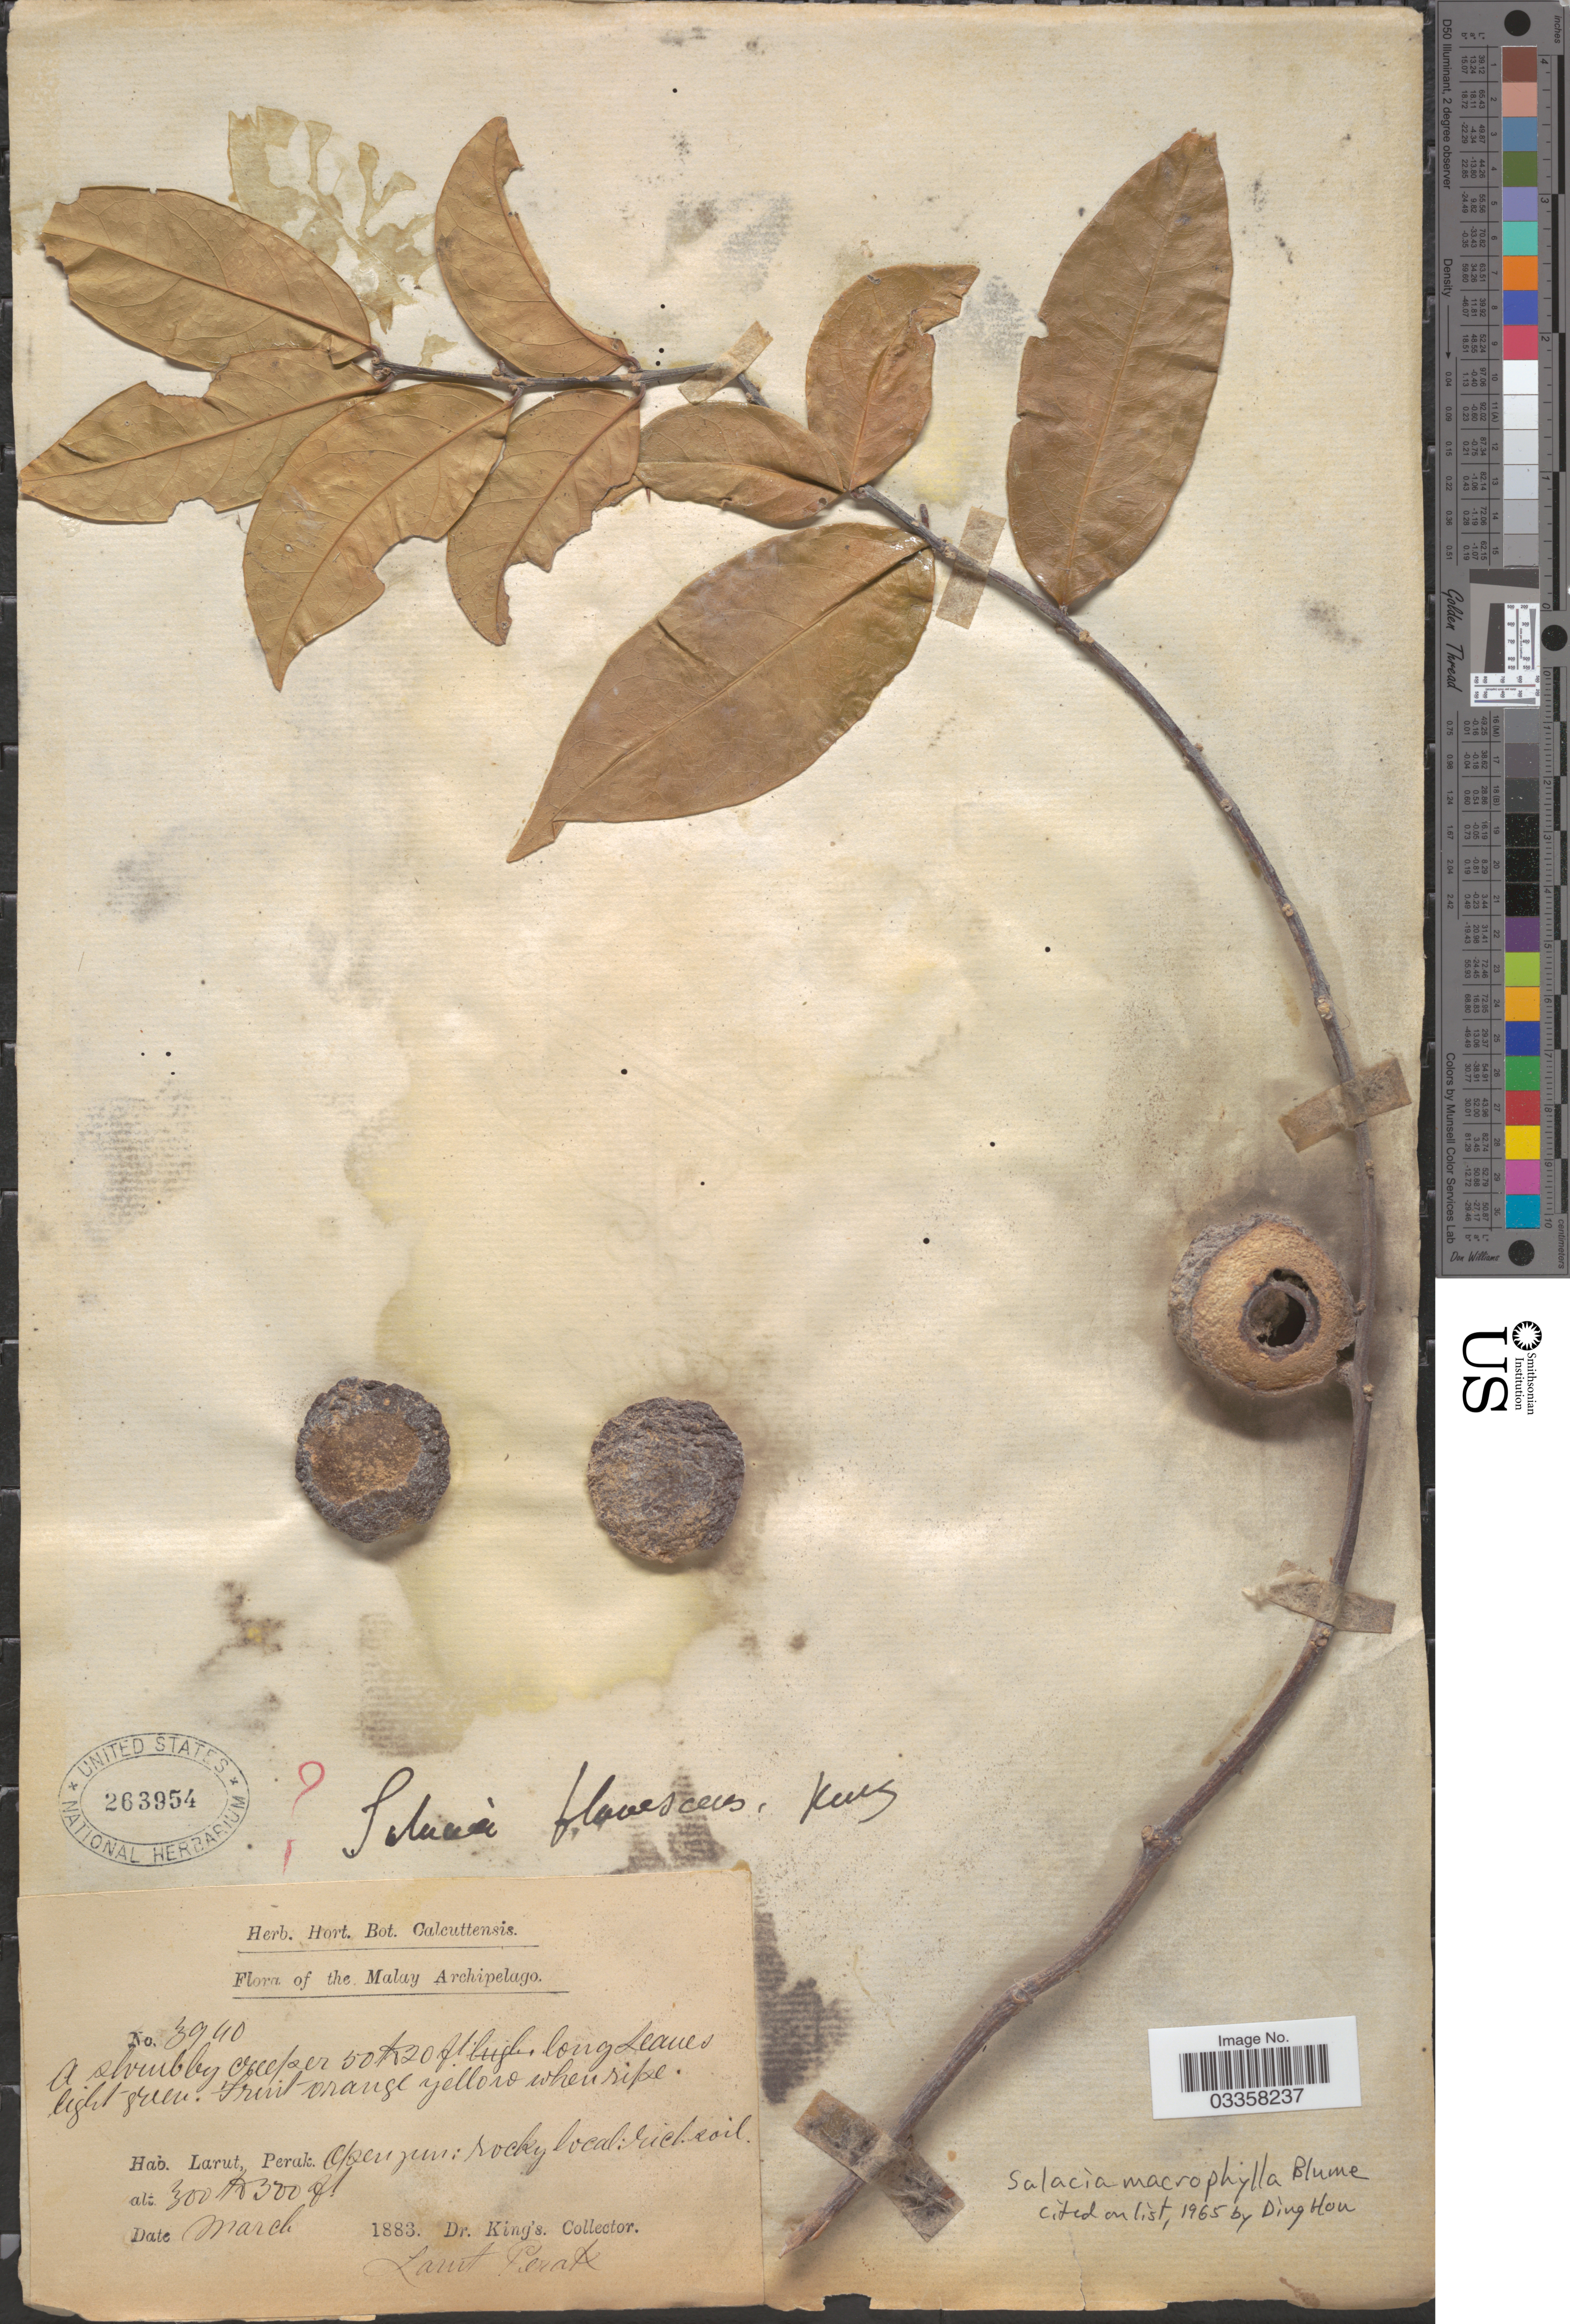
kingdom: Plantae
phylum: Tracheophyta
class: Magnoliopsida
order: Celastrales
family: Celastraceae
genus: Salacia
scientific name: Salacia macrophylla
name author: Blume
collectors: Dr. King's collector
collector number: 3940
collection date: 1883-03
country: Malaysia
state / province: Perak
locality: Malay Archipelago. Larut, Perak. Open jun. rocky local, rich soil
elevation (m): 91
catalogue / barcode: US 263954